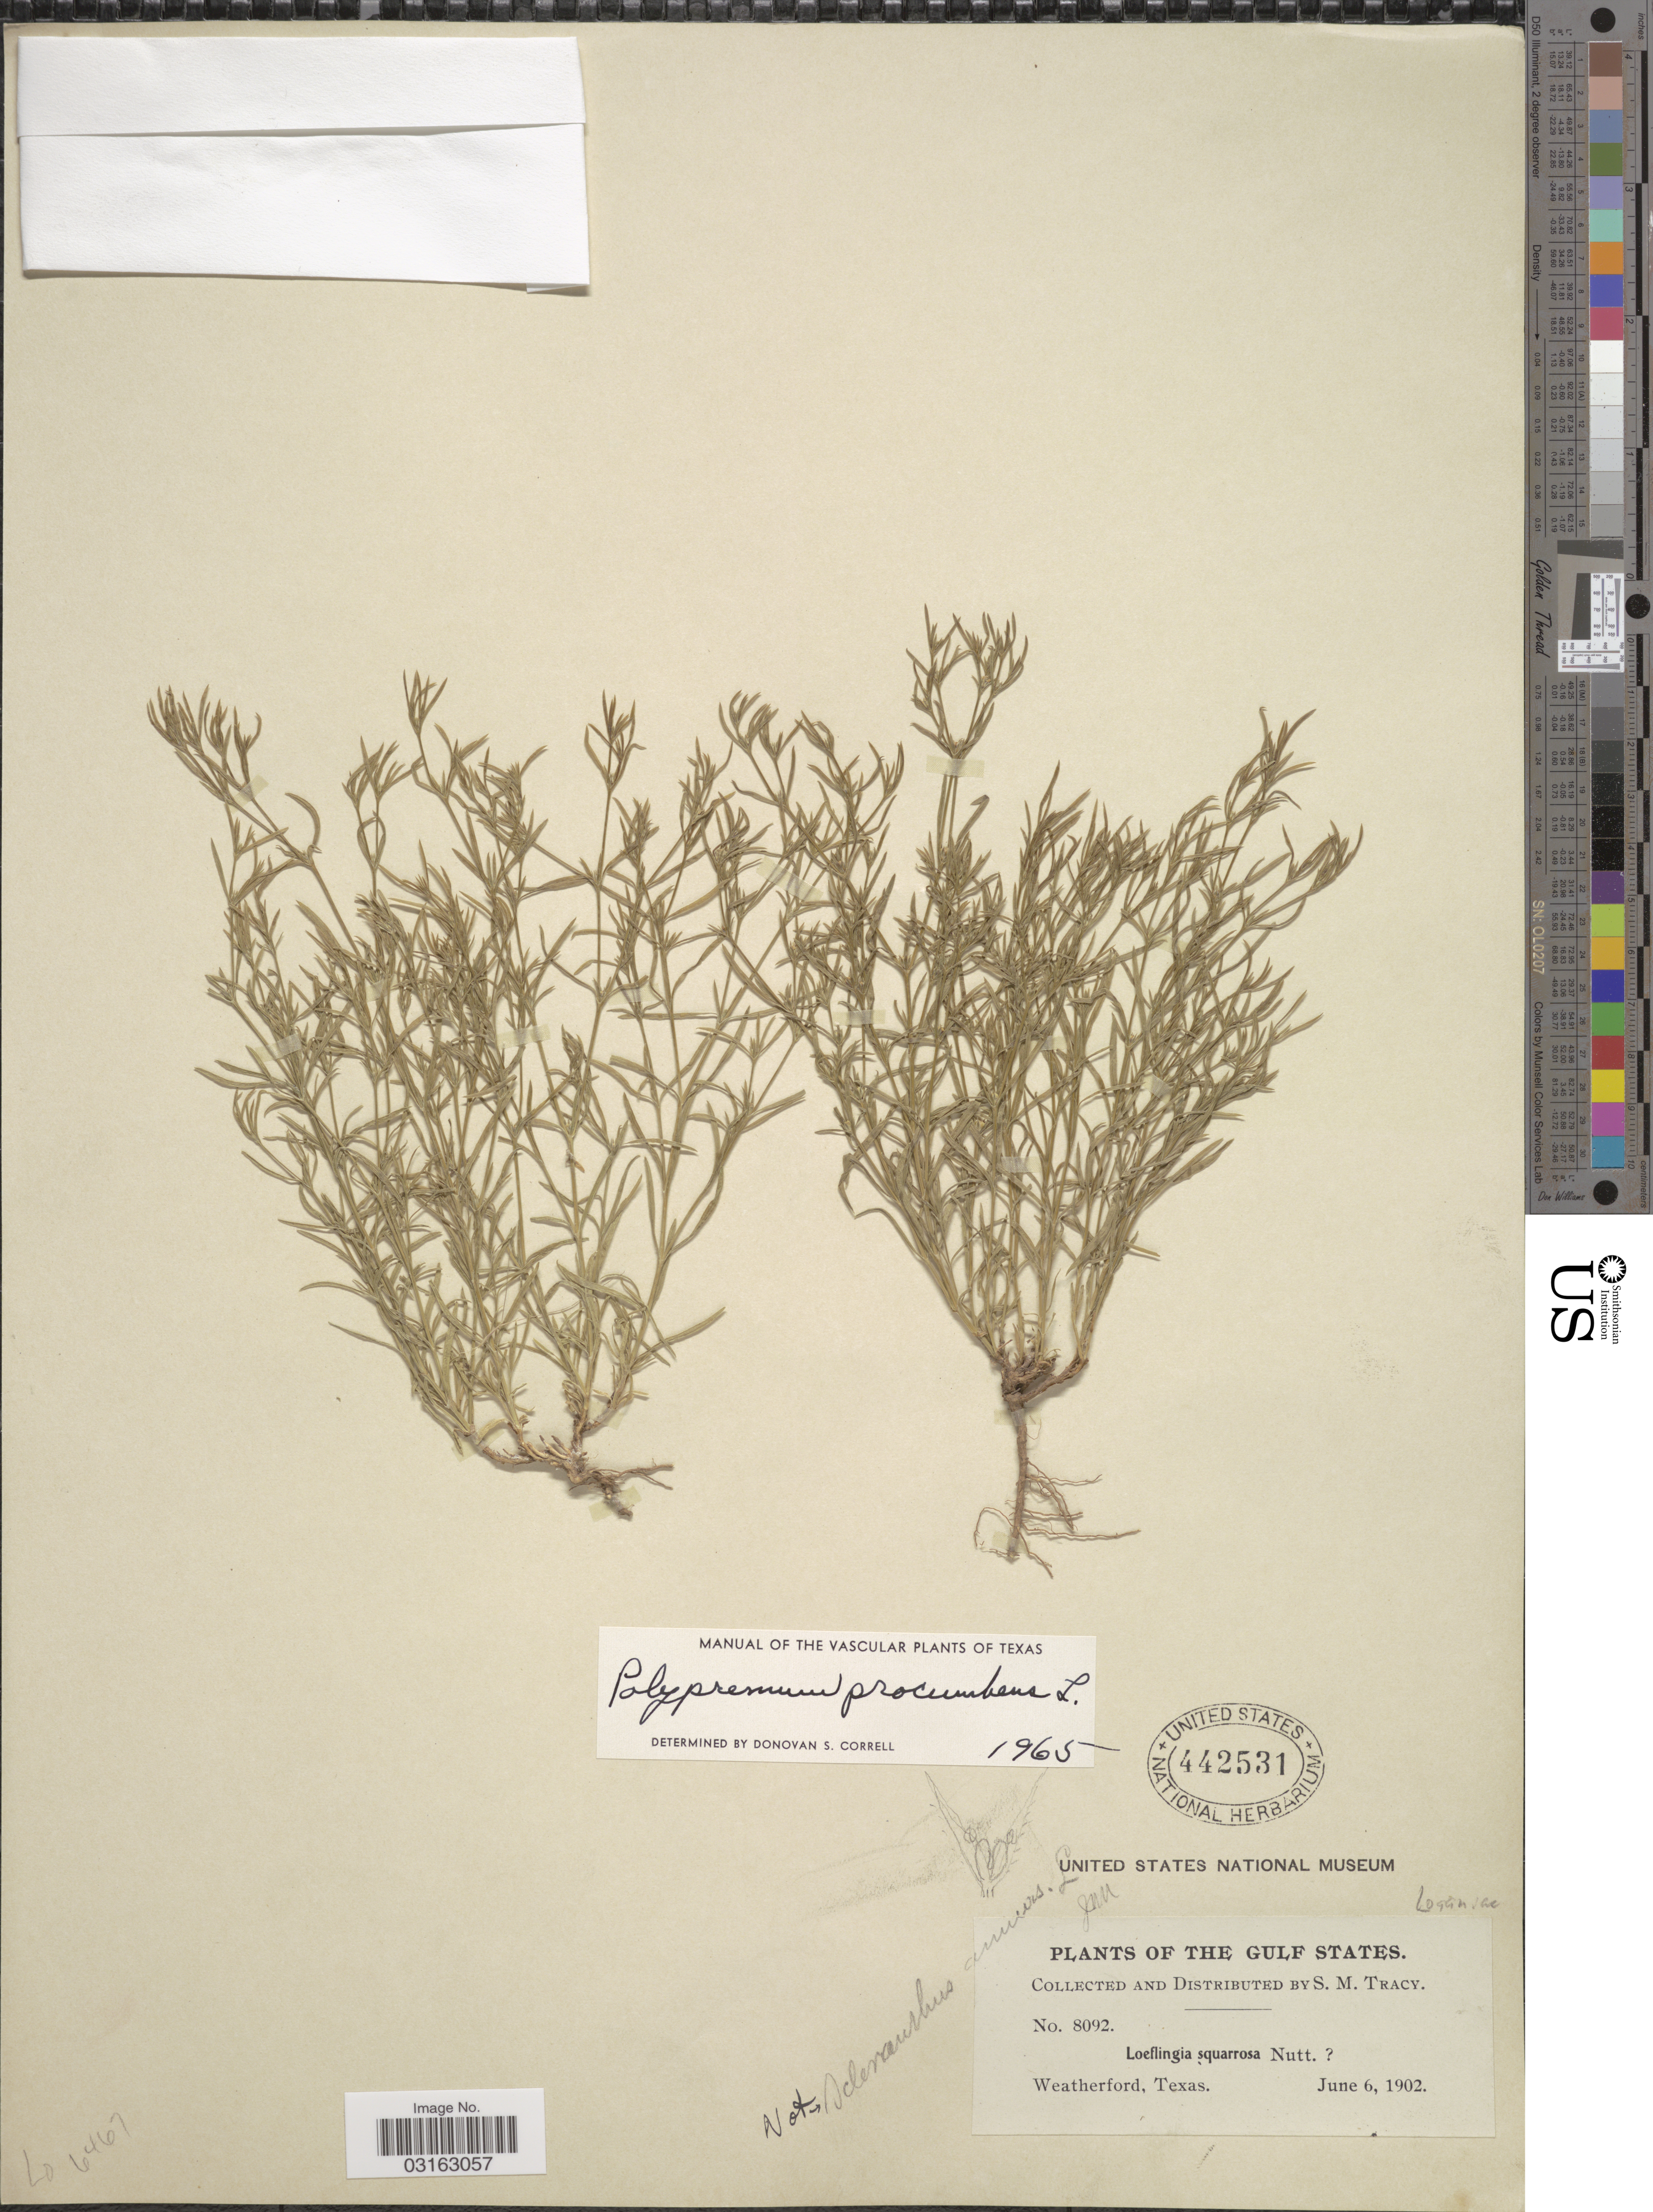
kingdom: Plantae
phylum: Tracheophyta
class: Magnoliopsida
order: Lamiales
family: Tetrachondraceae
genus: Polypremum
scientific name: Polypremum procumbens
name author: L.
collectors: S. M. Tracy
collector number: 8092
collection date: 1902-06-06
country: United States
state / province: Texas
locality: The Gulf States. Weatherford.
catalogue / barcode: US 442531